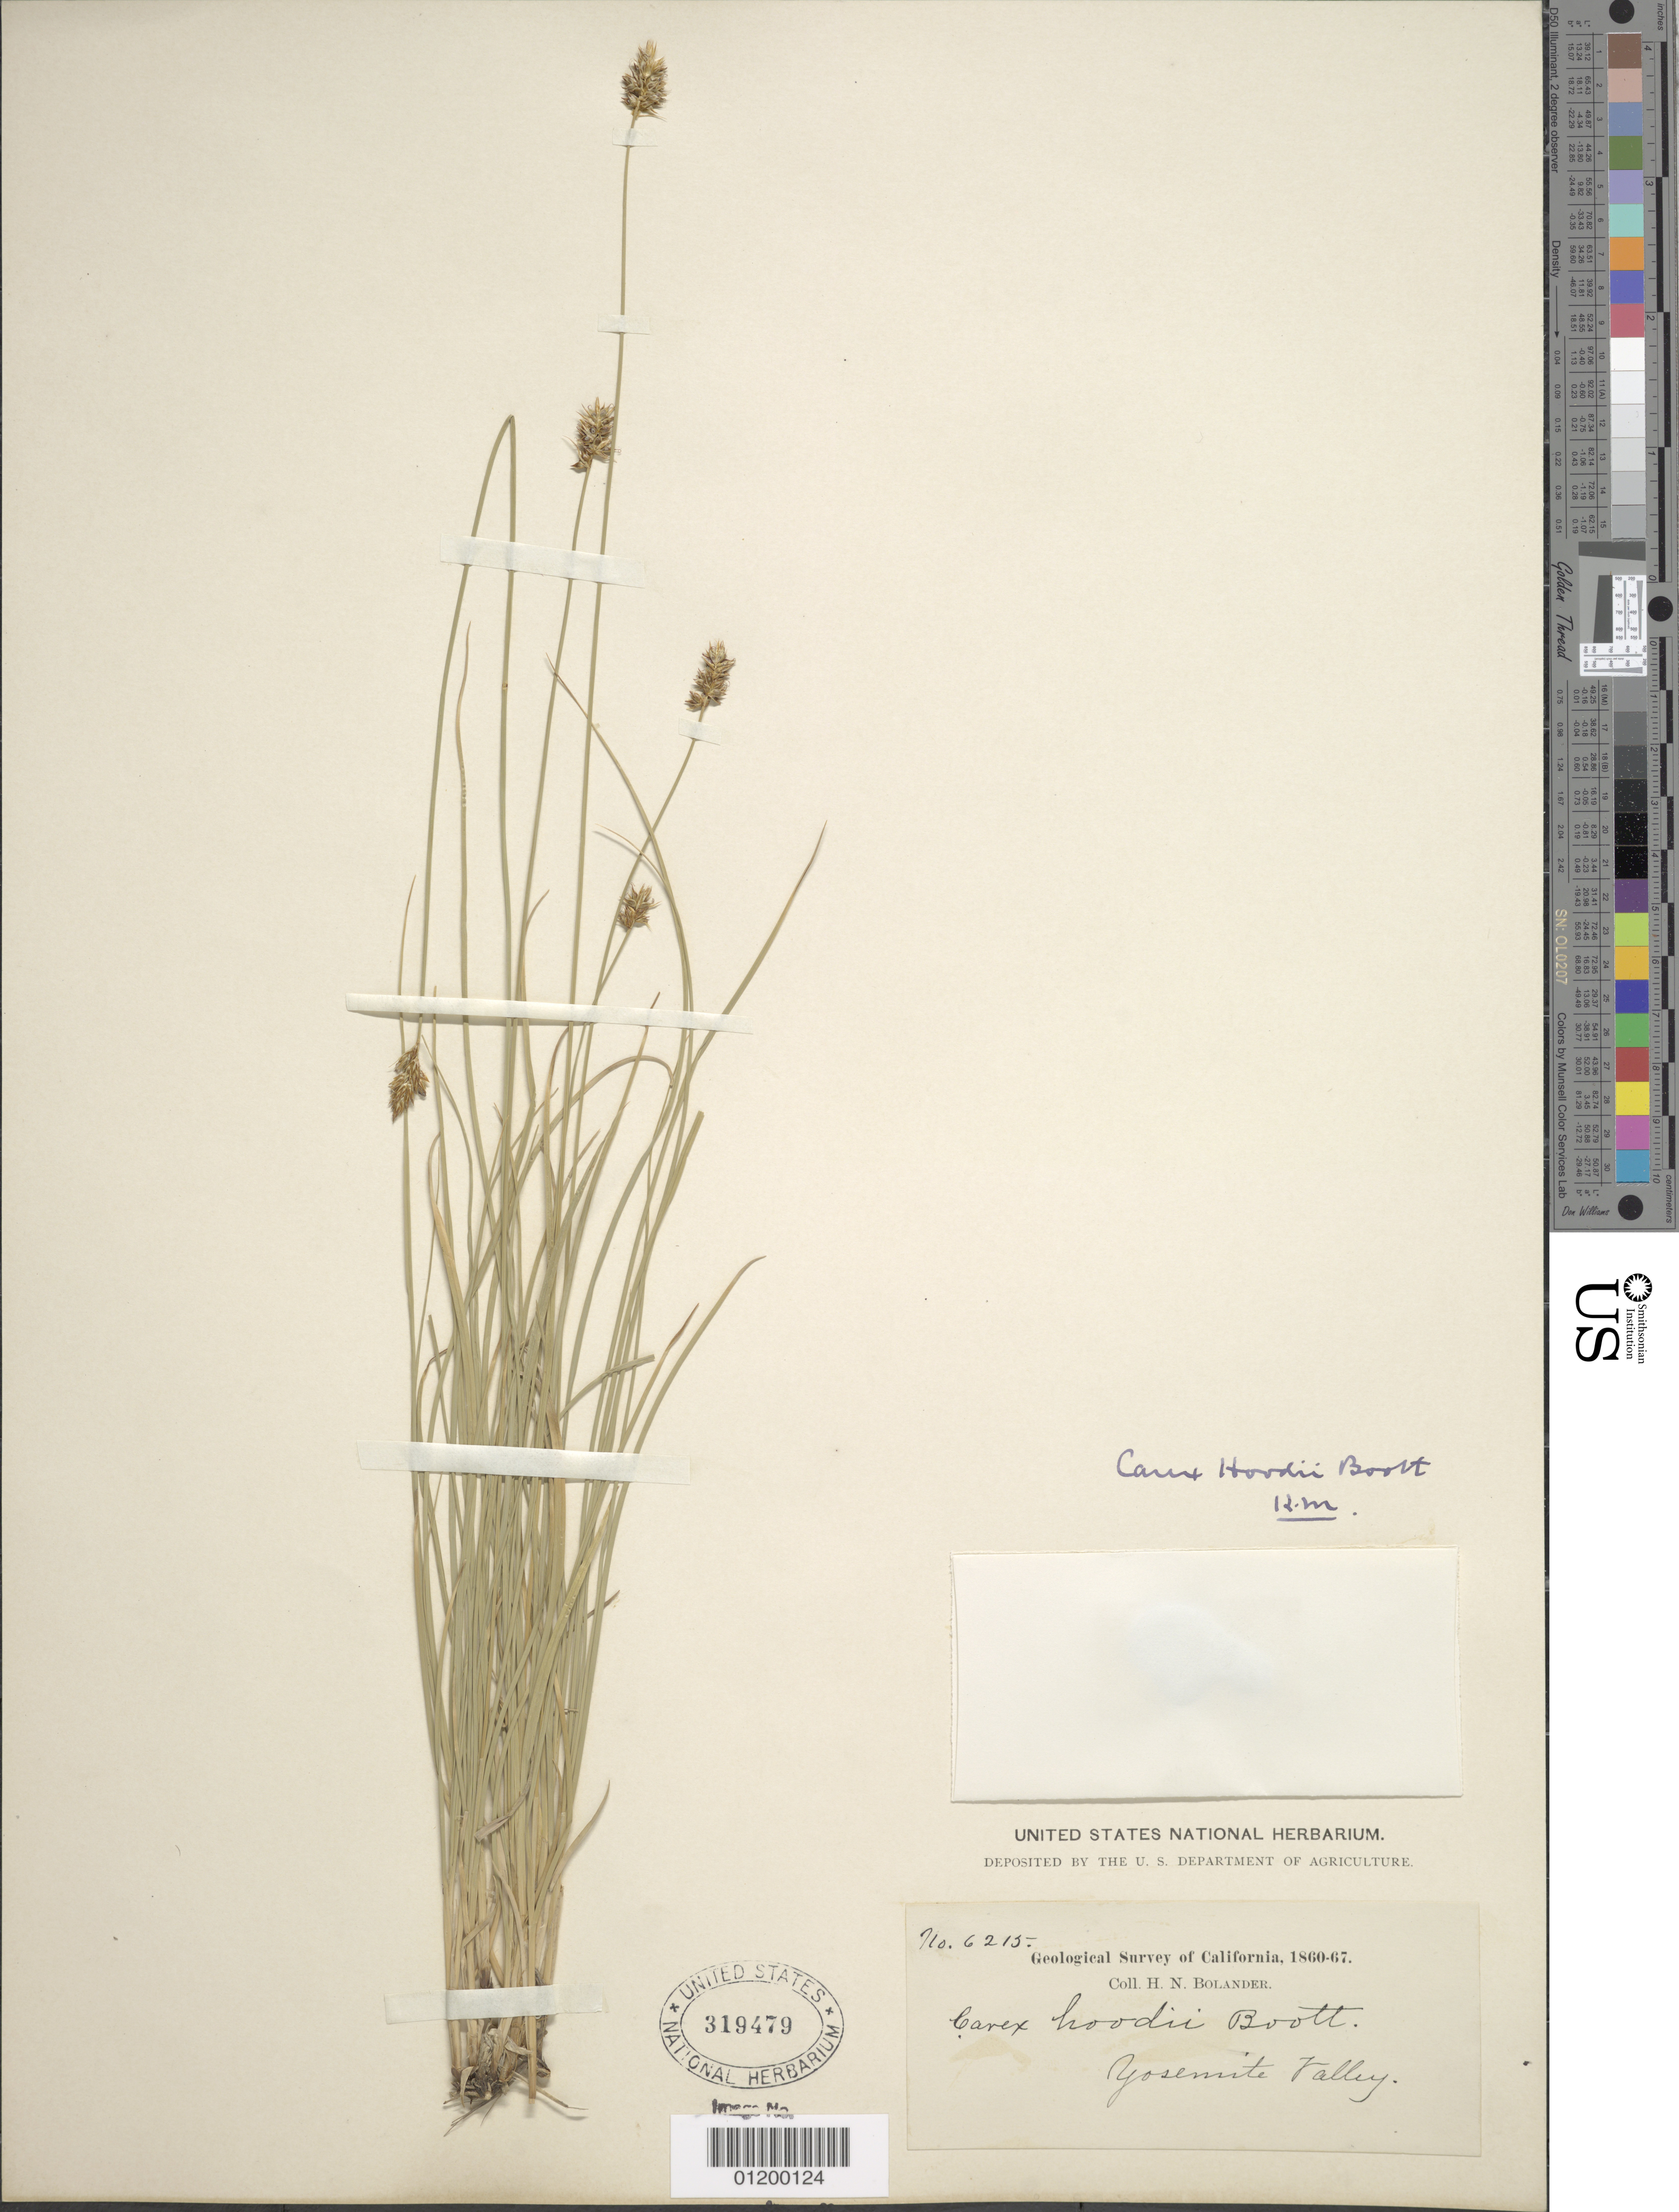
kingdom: Plantae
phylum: Tracheophyta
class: Liliopsida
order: Poales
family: Cyperaceae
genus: Carex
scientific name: Carex hoodii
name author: Boott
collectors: H. Bolander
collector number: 6215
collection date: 1860/1867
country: United States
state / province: California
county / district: Mariposa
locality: Yosemite Valley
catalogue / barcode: US 319479